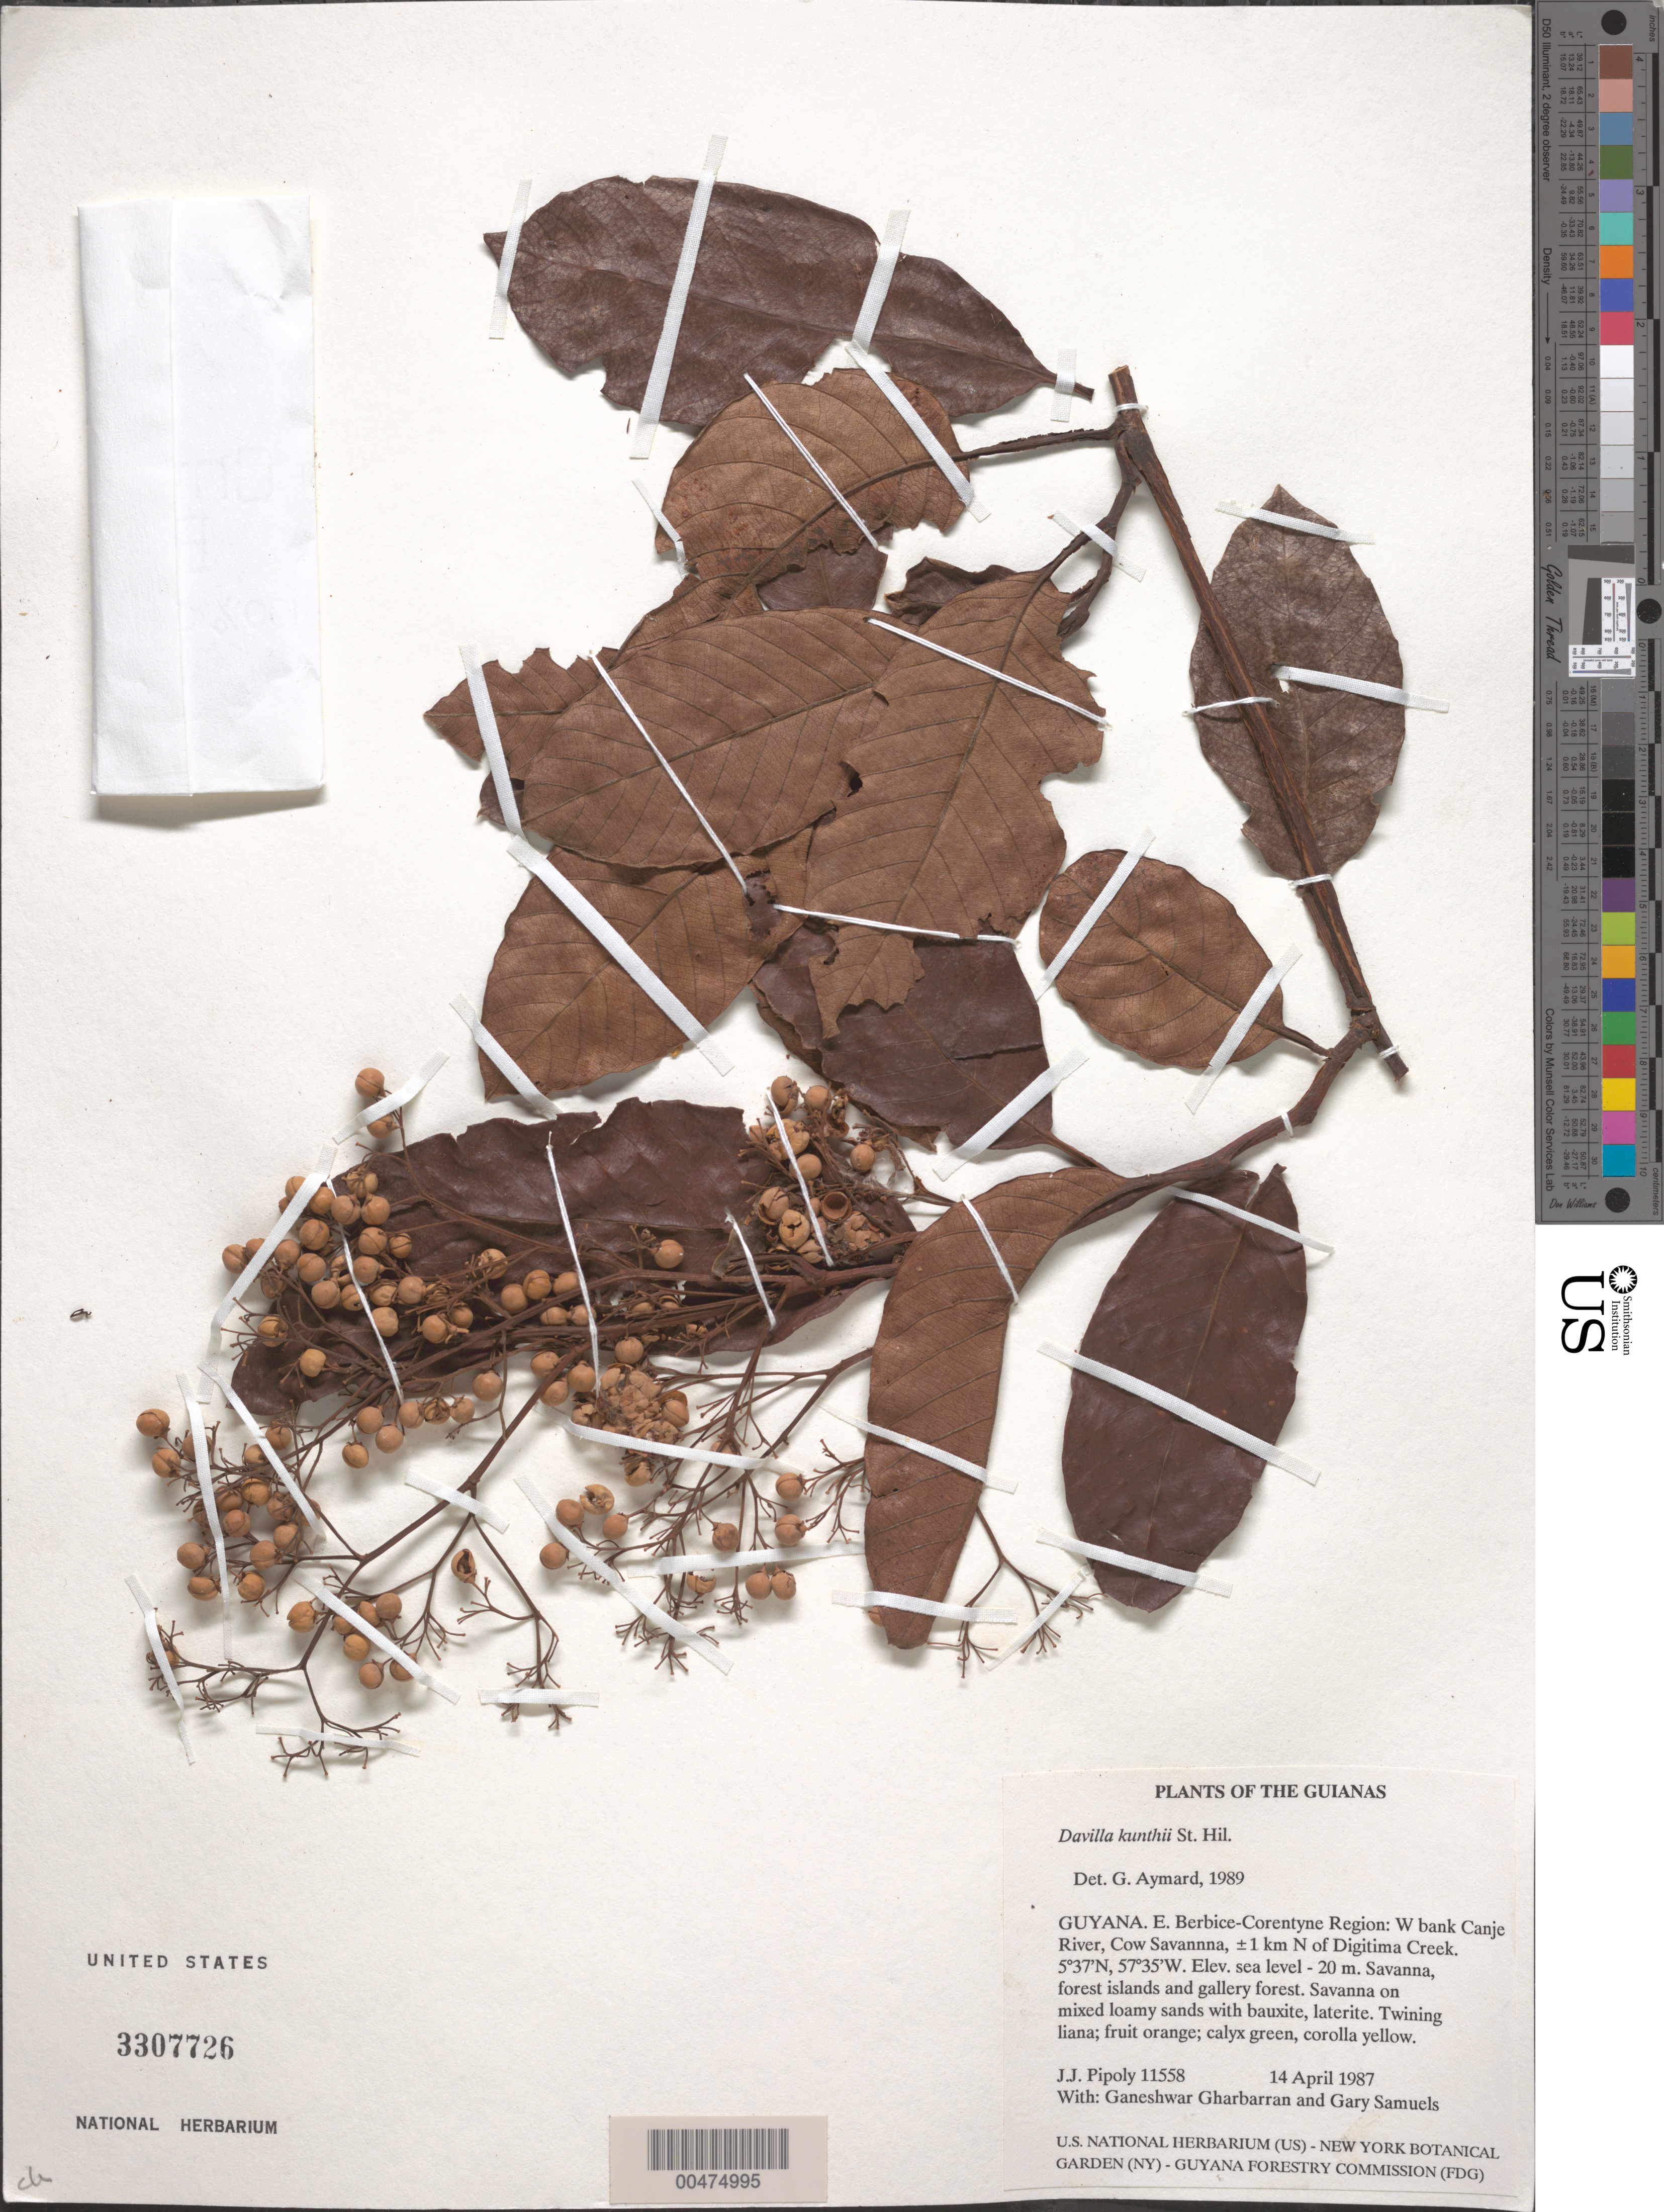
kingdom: Plantae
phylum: Tracheophyta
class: Magnoliopsida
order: Dilleniales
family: Dilleniaceae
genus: Davilla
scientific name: Davilla kunthii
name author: A. St.-Hil.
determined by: Aymard C., G. A., (PORT), Univ. Nac. Exp. de los Llanos Ezequiel Zamora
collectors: J. J. Pipoly, G. Gharbarran & G. Samuels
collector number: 11558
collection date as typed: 14 April 1987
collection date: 1987-04-14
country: Guyana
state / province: E. Berbice-Corentyne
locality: W bank Canje River, Cow Savanna, ±1km N of Digitima Creek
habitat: Savanna, forest islands and gallery forest. Savanna on mixed loamy sands with bauxite, laterite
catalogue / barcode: US 3307726